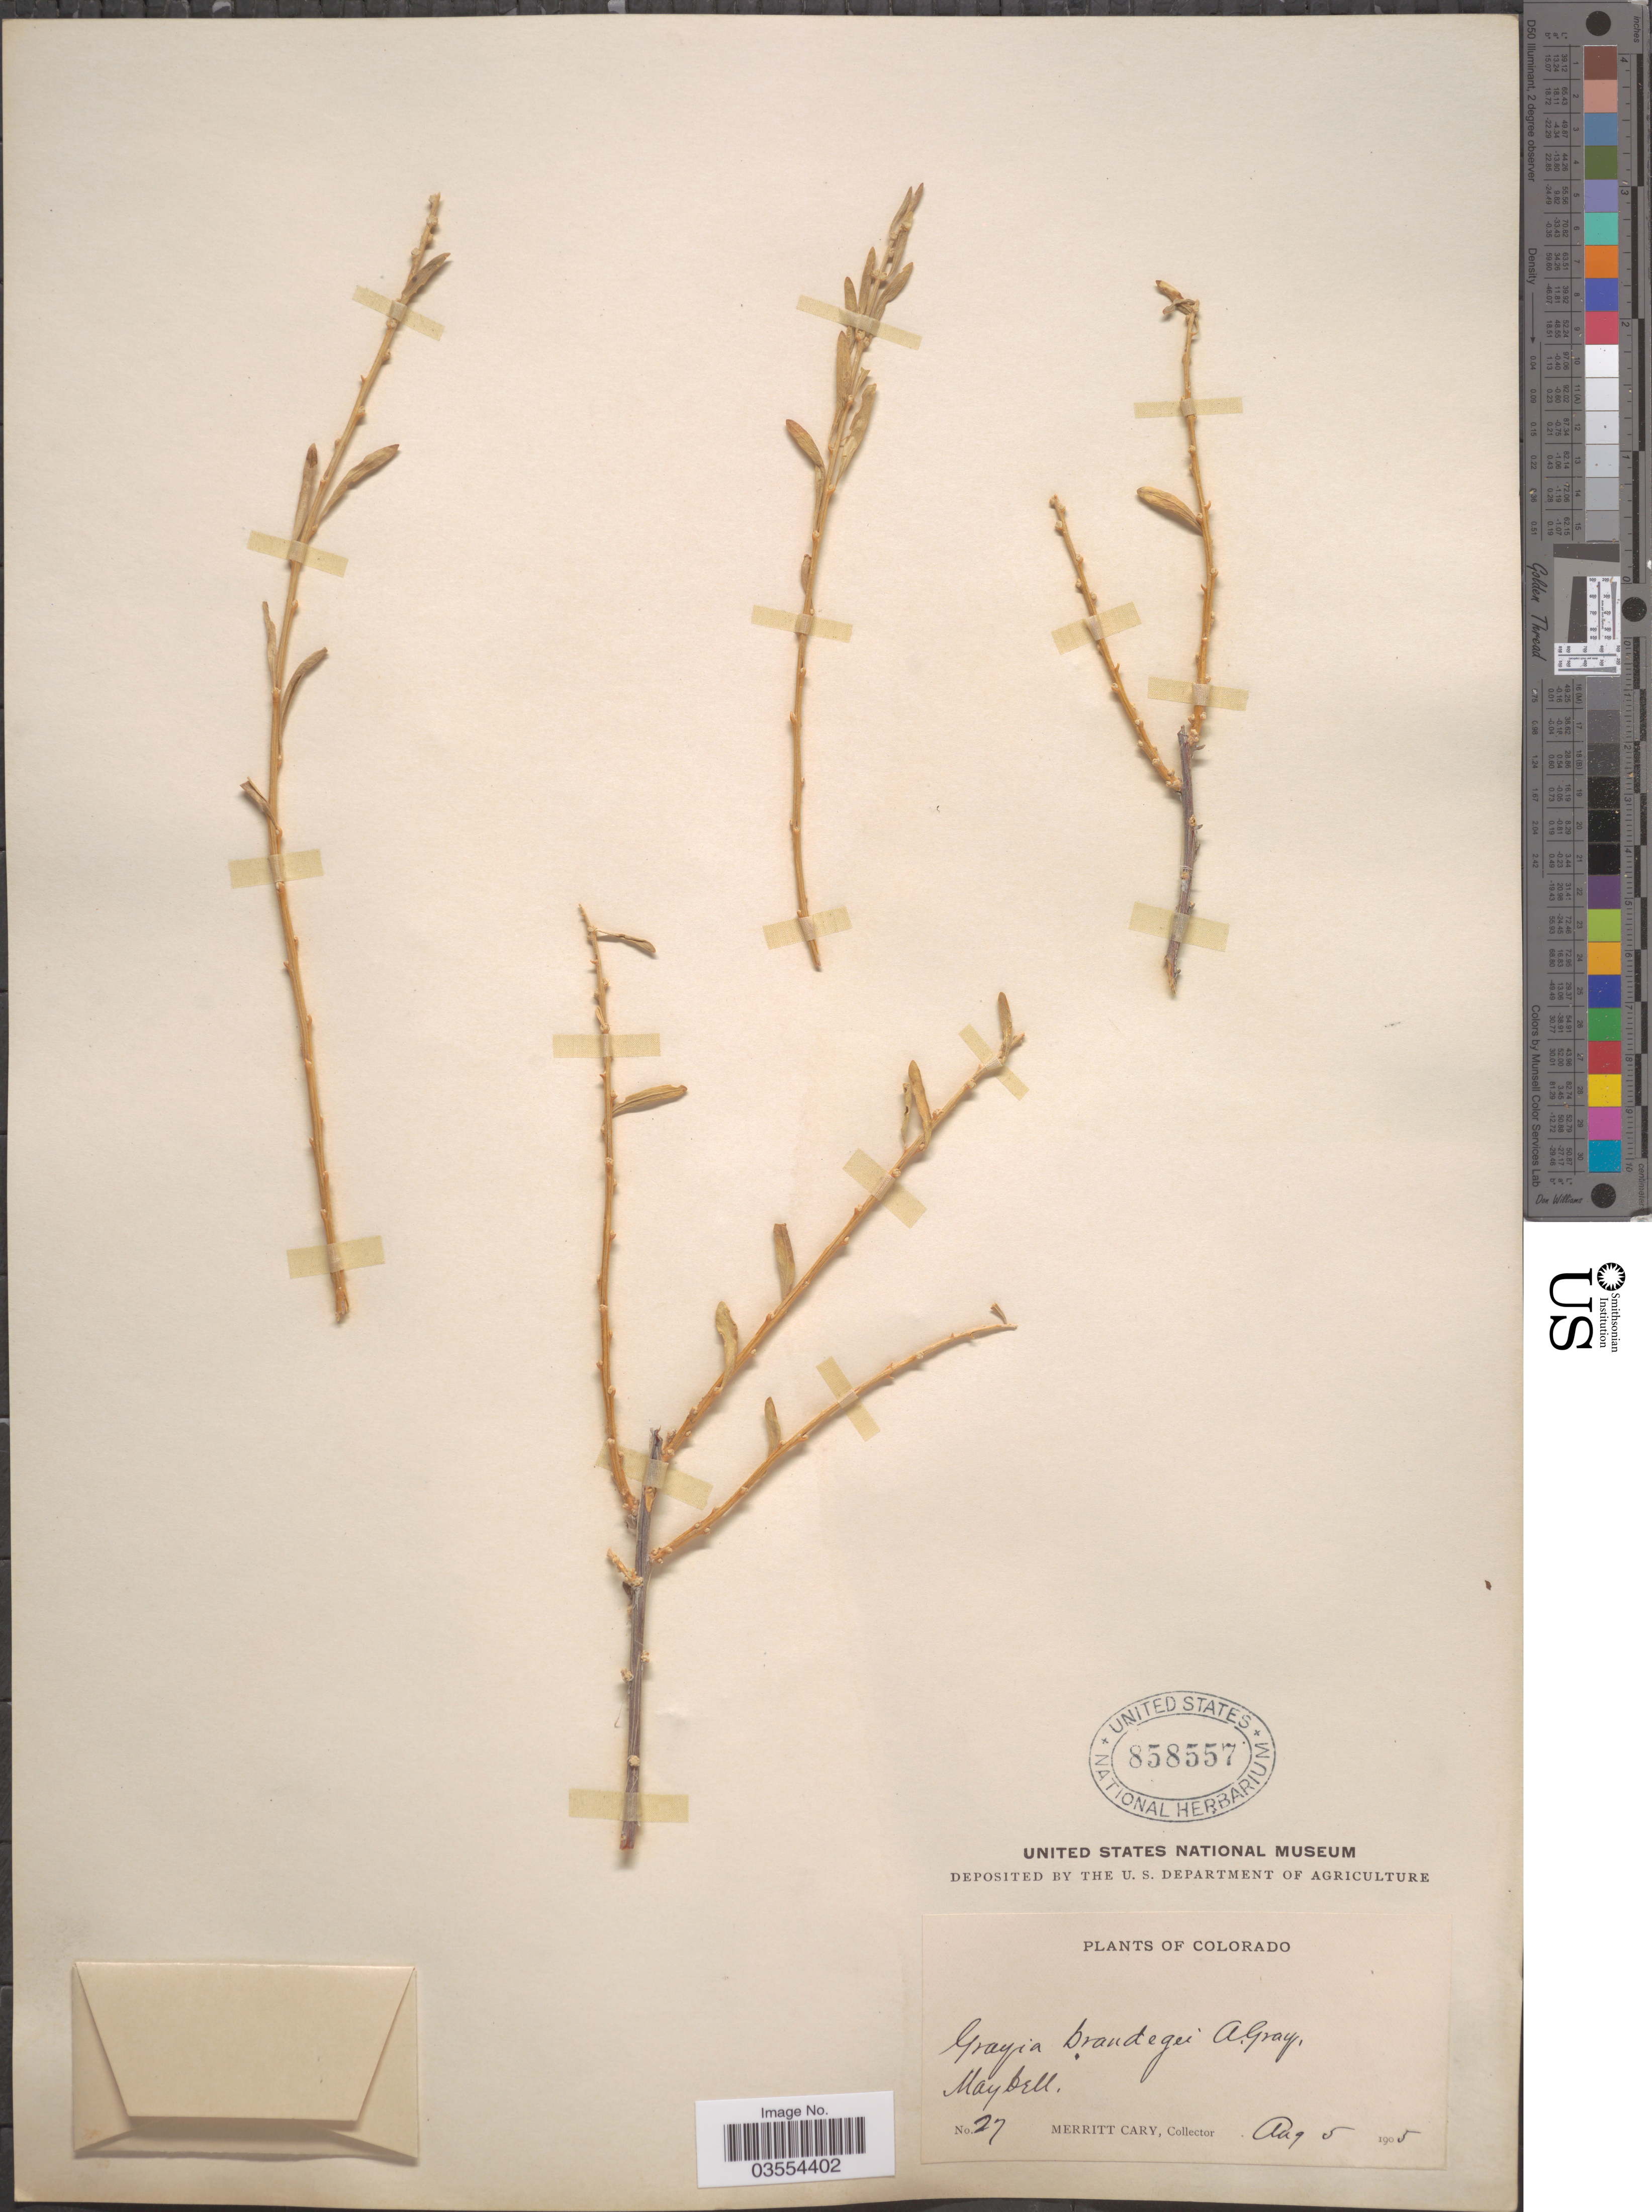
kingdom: Plantae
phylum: Tracheophyta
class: Magnoliopsida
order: Caryophyllales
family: Amaranthaceae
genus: Grayia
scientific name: Grayia brandegeei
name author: A. Gray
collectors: M. Cary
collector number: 27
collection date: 1905-08-05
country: United States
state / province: Colorado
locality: Maybell.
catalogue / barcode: US 858557